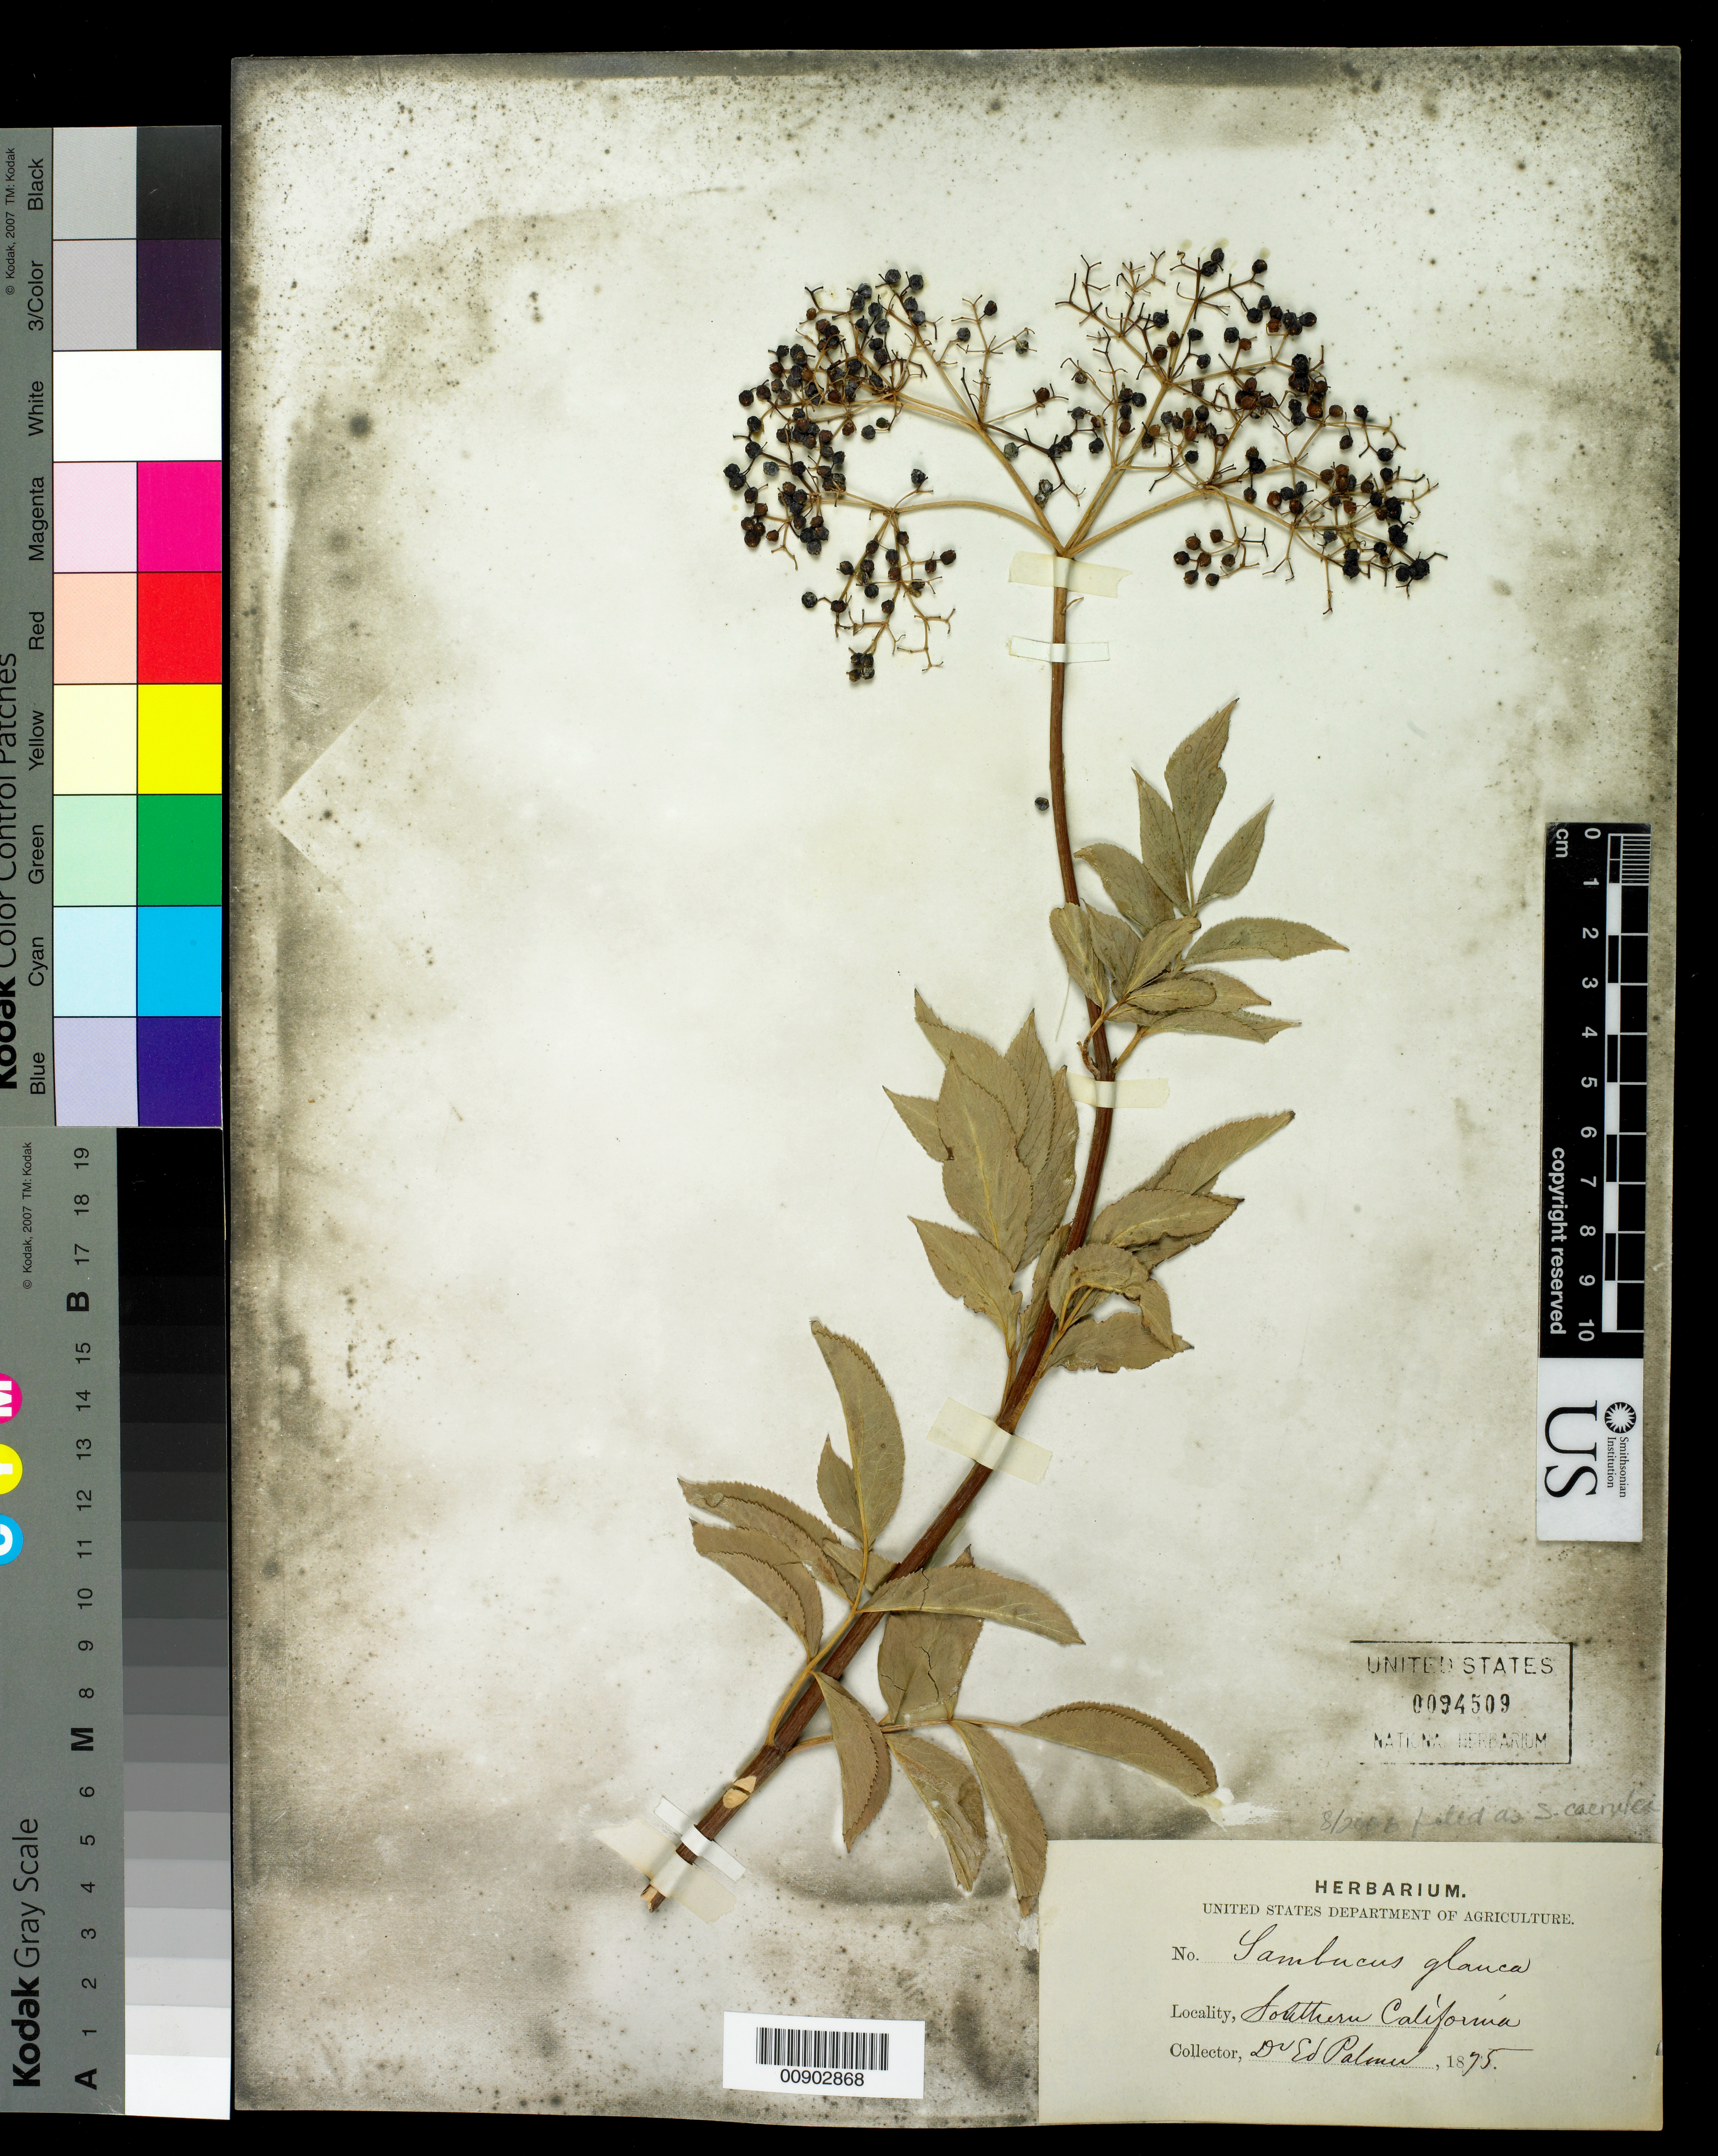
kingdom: Plantae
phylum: Tracheophyta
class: Magnoliopsida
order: Dipsacales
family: Viburnaceae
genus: Sambucus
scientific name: Sambucus cerulea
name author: Raf.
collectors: E. Palmer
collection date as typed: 1875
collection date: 1875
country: United States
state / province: California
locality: Southern California.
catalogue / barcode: US 94509